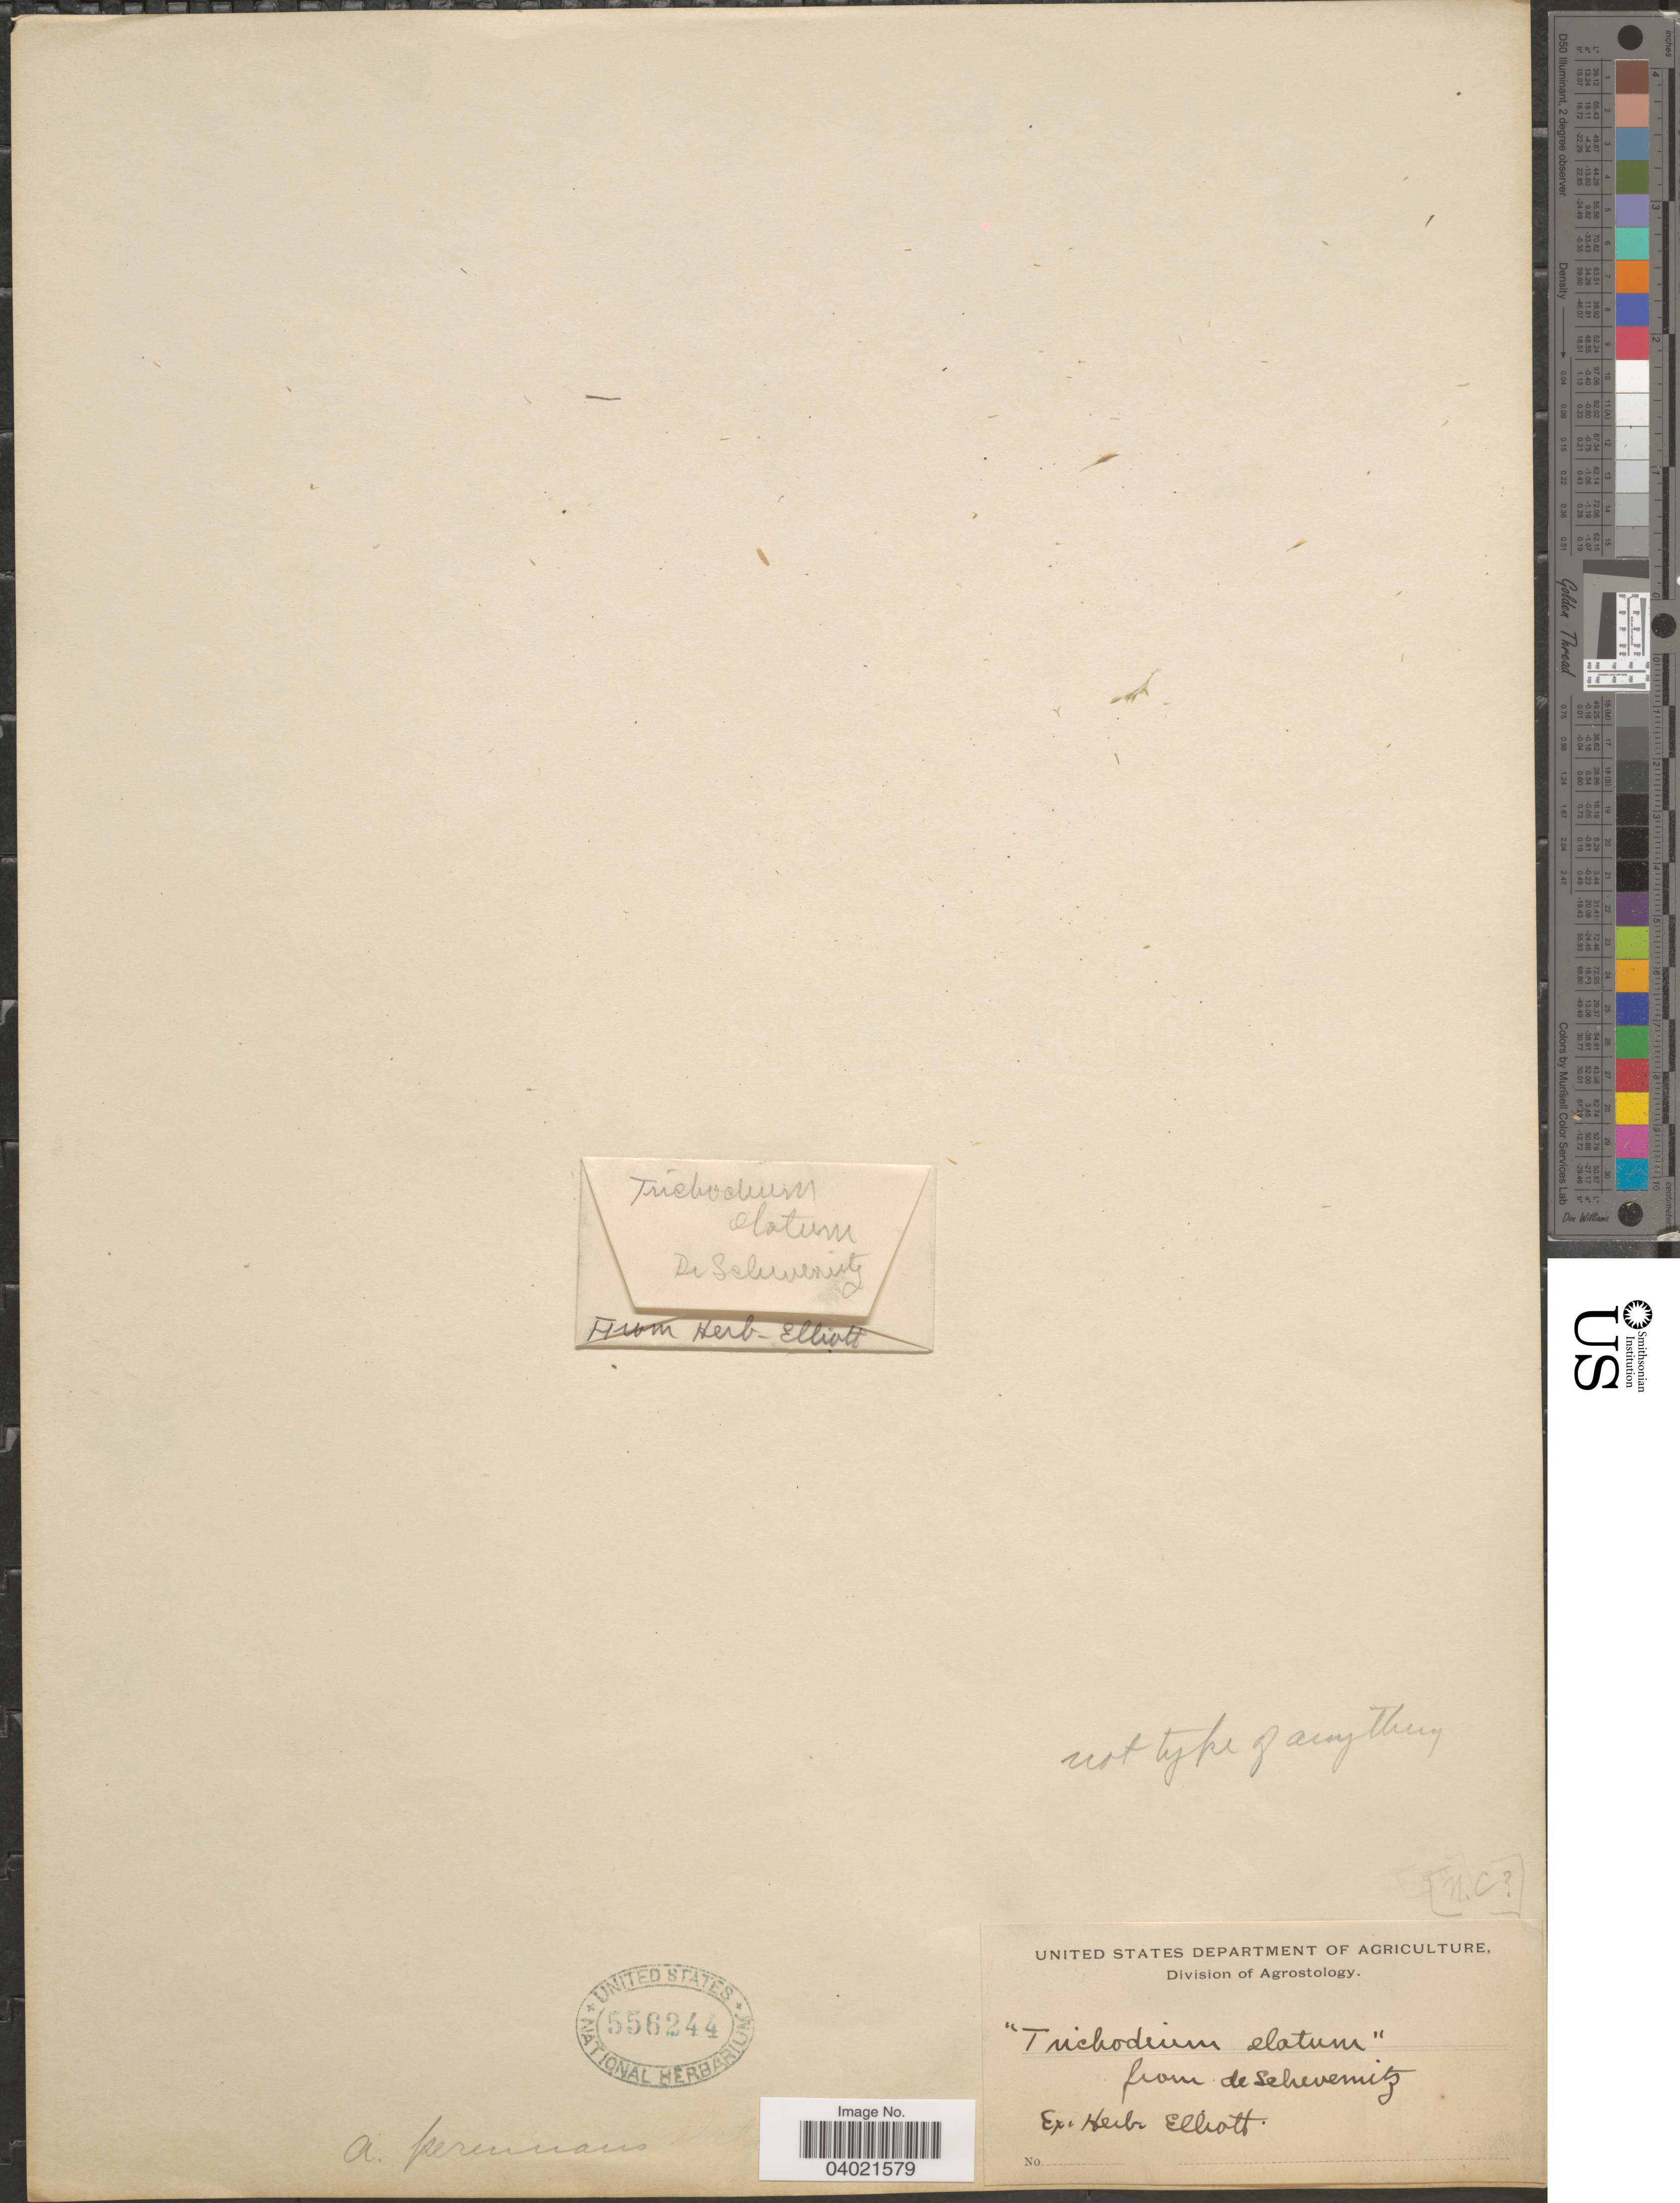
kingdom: Plantae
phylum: Tracheophyta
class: Liliopsida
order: Poales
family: Poaceae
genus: Agrostis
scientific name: Agrostis perennans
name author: (Walter) Tuck.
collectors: Schwenitz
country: United States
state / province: North Carolina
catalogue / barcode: US 556244